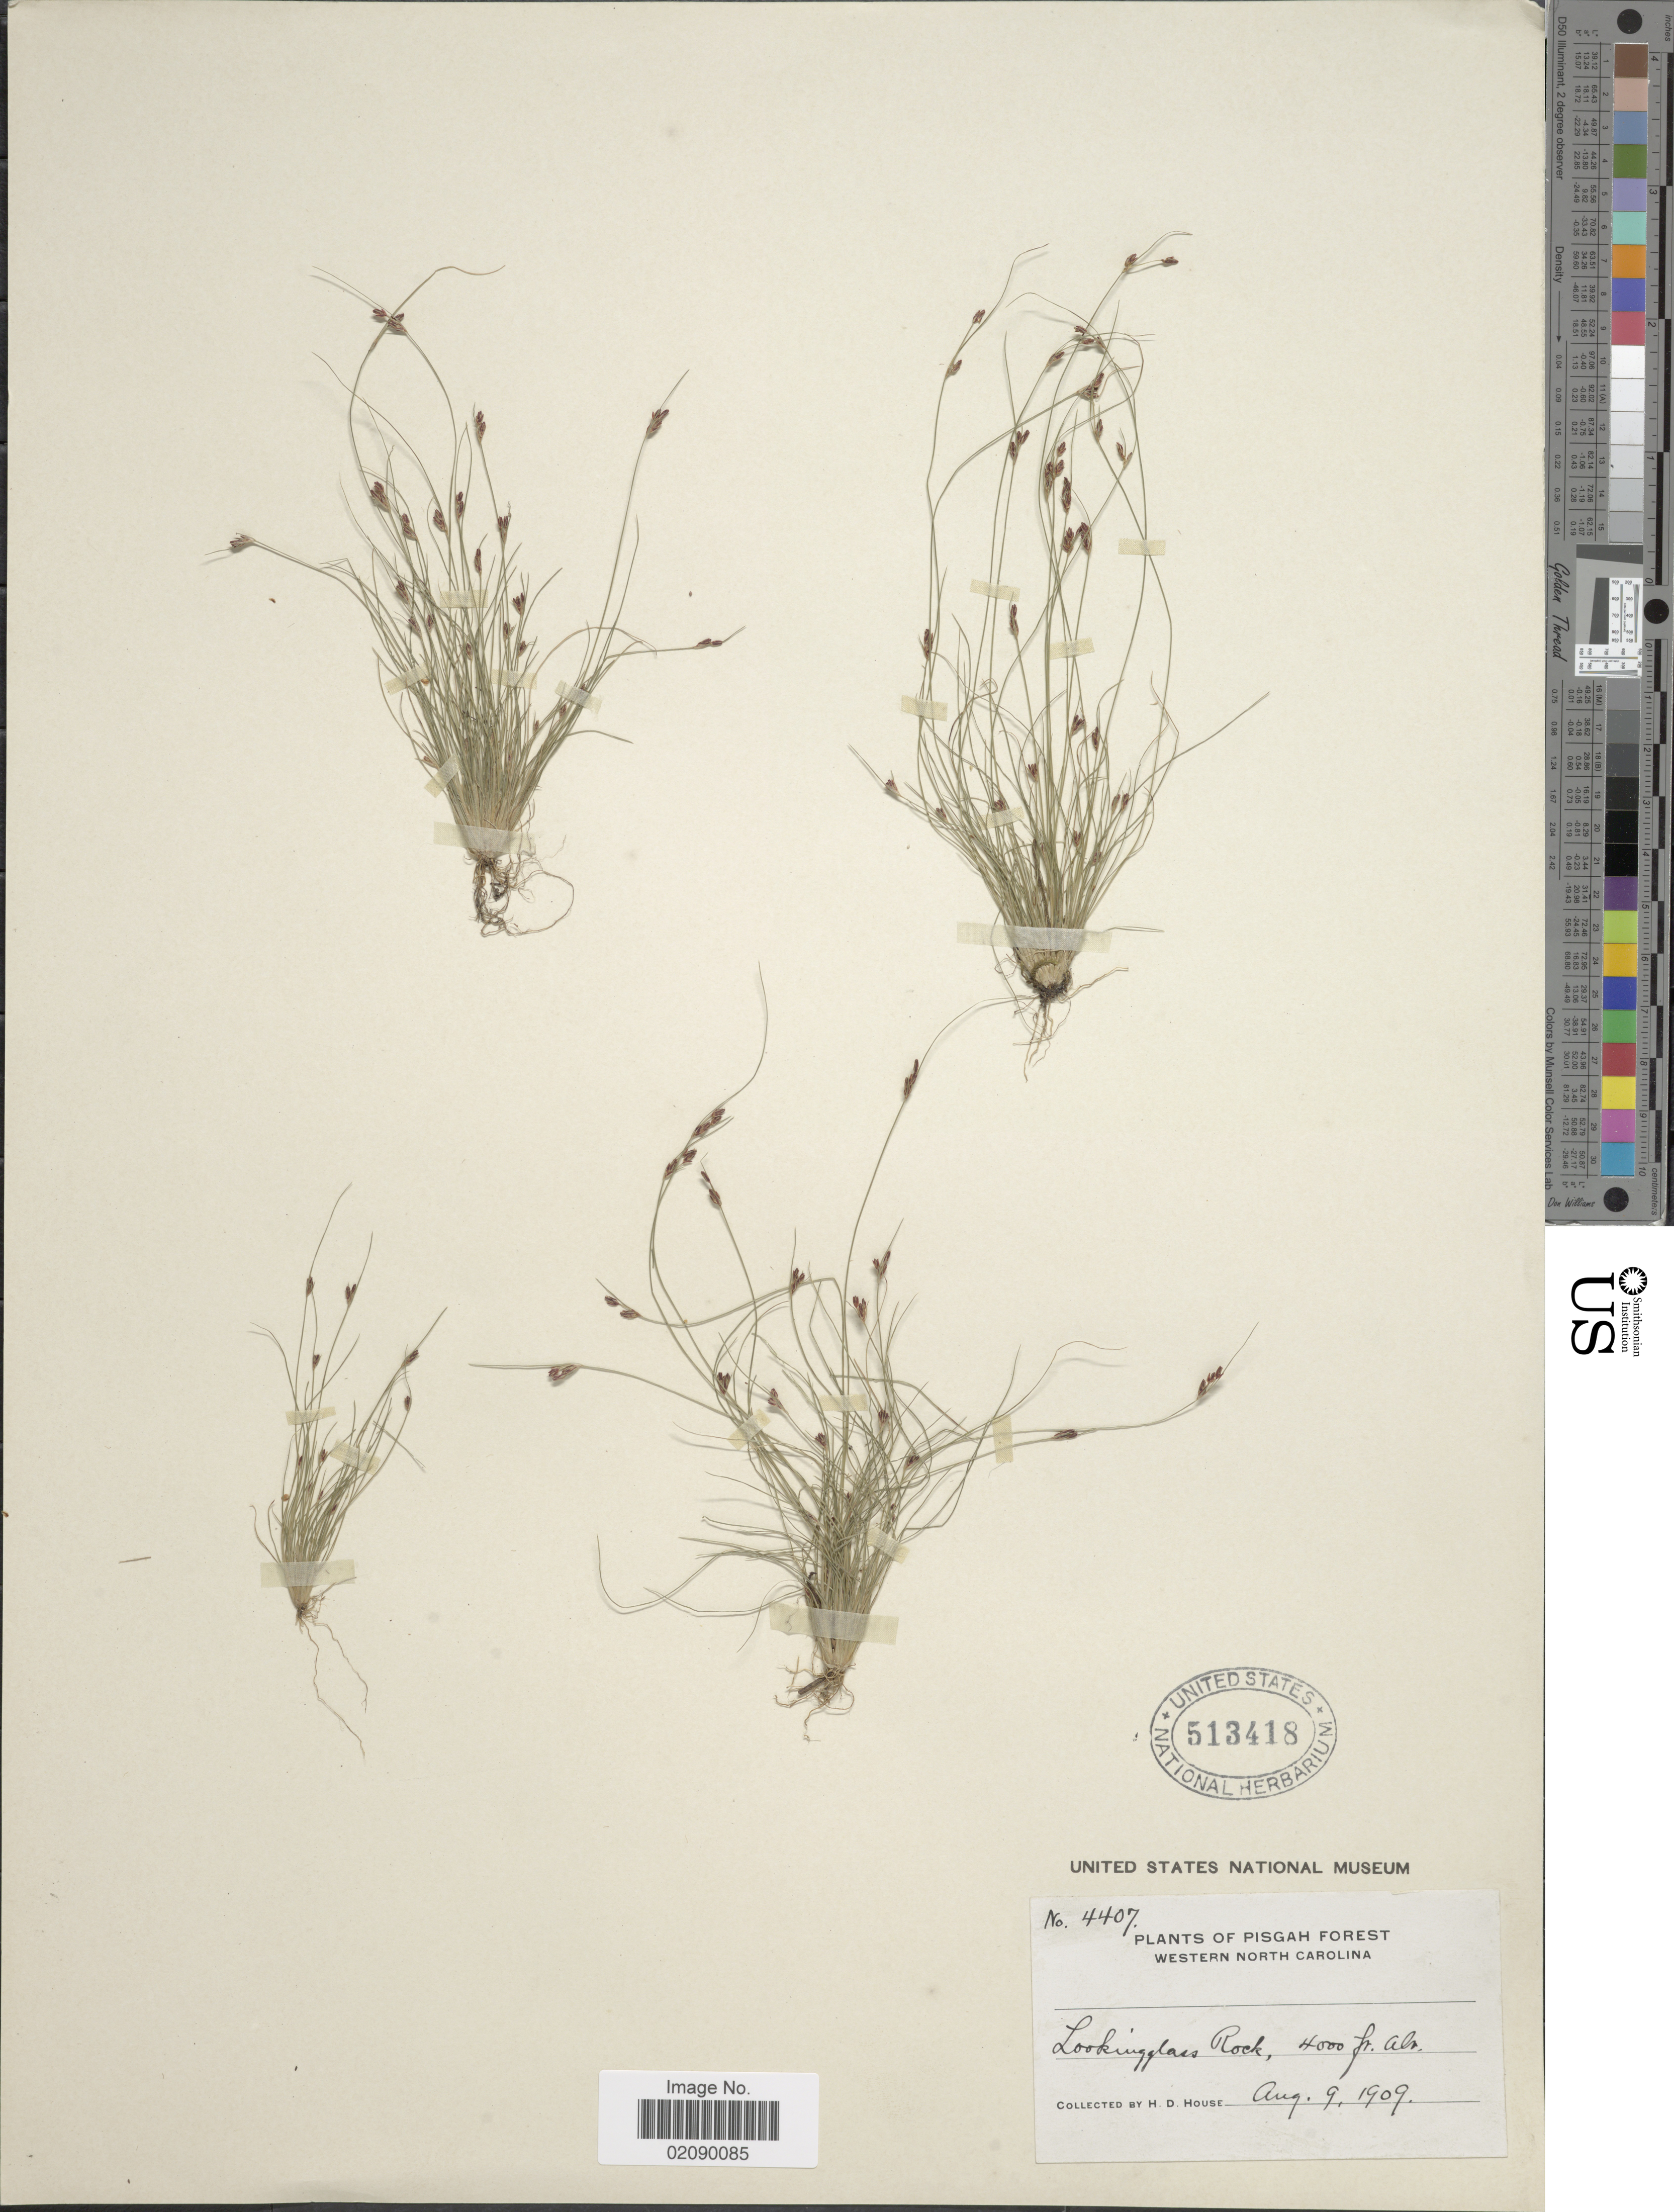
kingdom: Plantae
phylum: Tracheophyta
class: Liliopsida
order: Poales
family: Cyperaceae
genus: Bulbostylis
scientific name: Bulbostylis capillaris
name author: (L.) Kunth ex C.B. Clarke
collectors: H. D. House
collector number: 4407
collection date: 1909-08-09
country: United States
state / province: North Carolina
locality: Pisgah Forest, Western North Carolina, Looking glass Rock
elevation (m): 1219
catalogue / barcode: US 513418